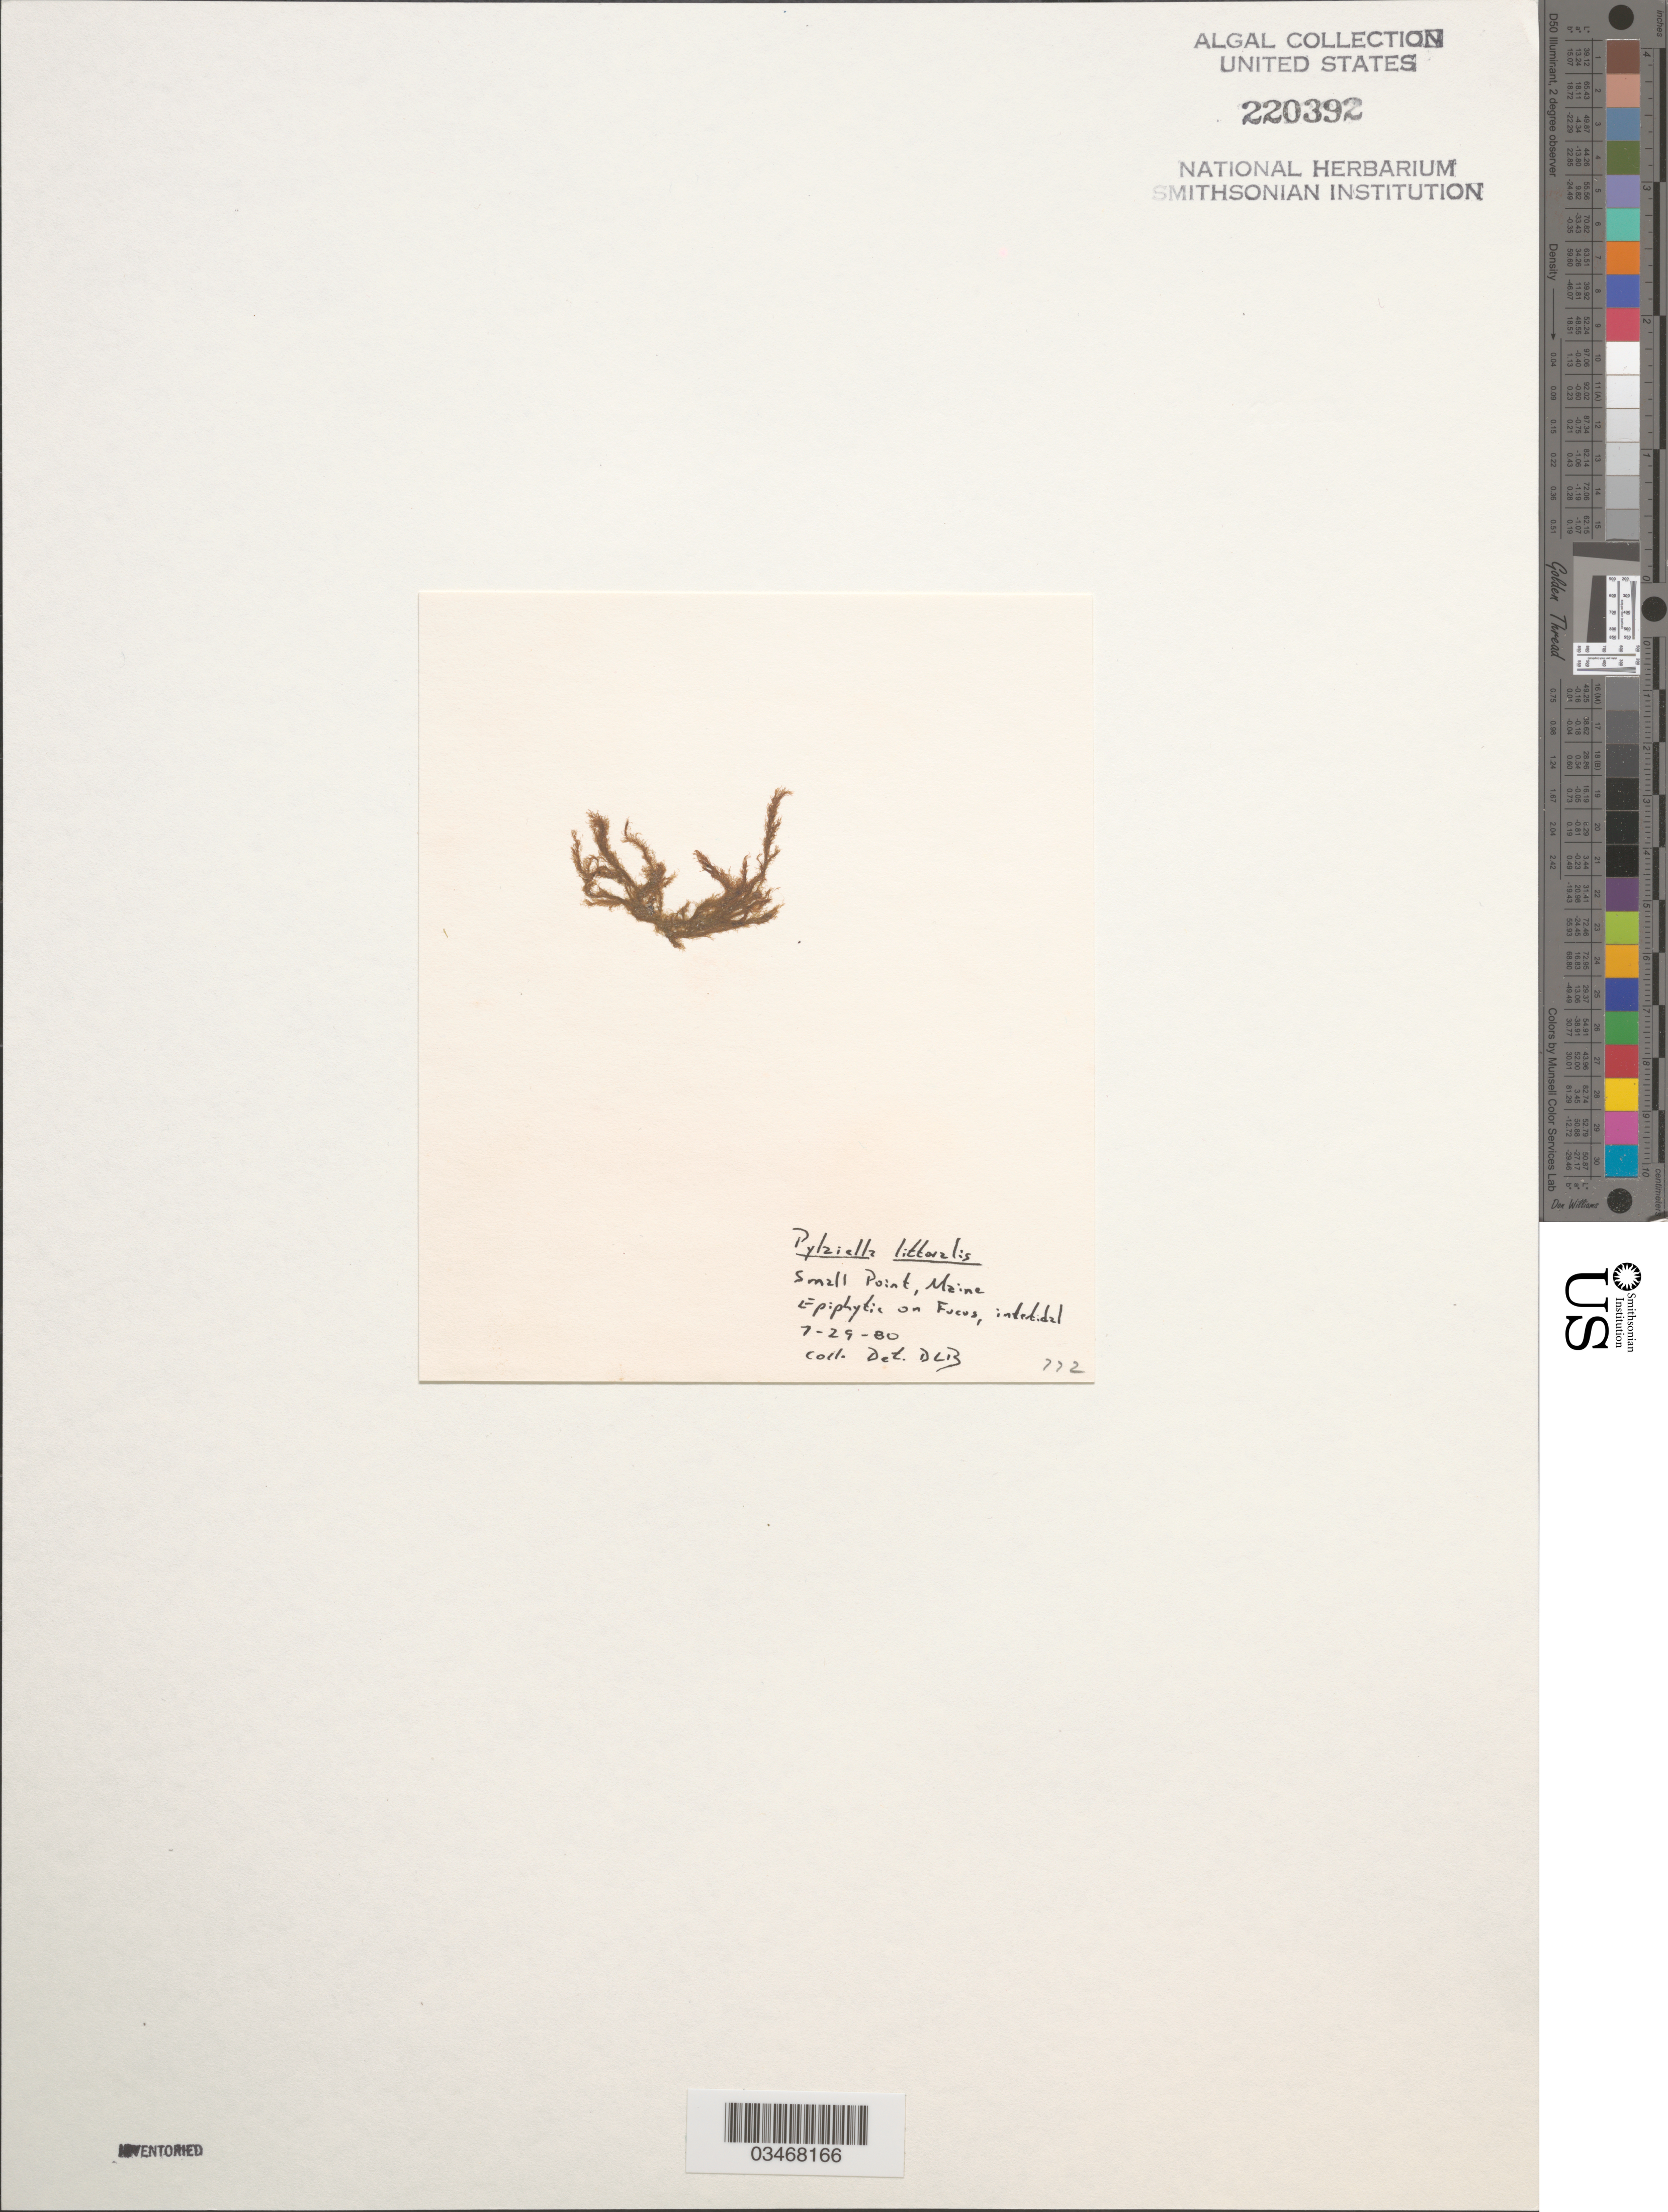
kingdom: Chromista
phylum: Ochrophyta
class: Phaeophyceae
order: Ectocarpales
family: Acinetosporaceae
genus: Pylaiella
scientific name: Pylaiella litoralis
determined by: Ballantine, D. L.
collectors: D.L. Ballantine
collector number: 772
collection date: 1980-07-29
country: United States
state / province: Maine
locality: Small Point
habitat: Epiphytic on Fucus, intertidal.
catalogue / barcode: US 220392